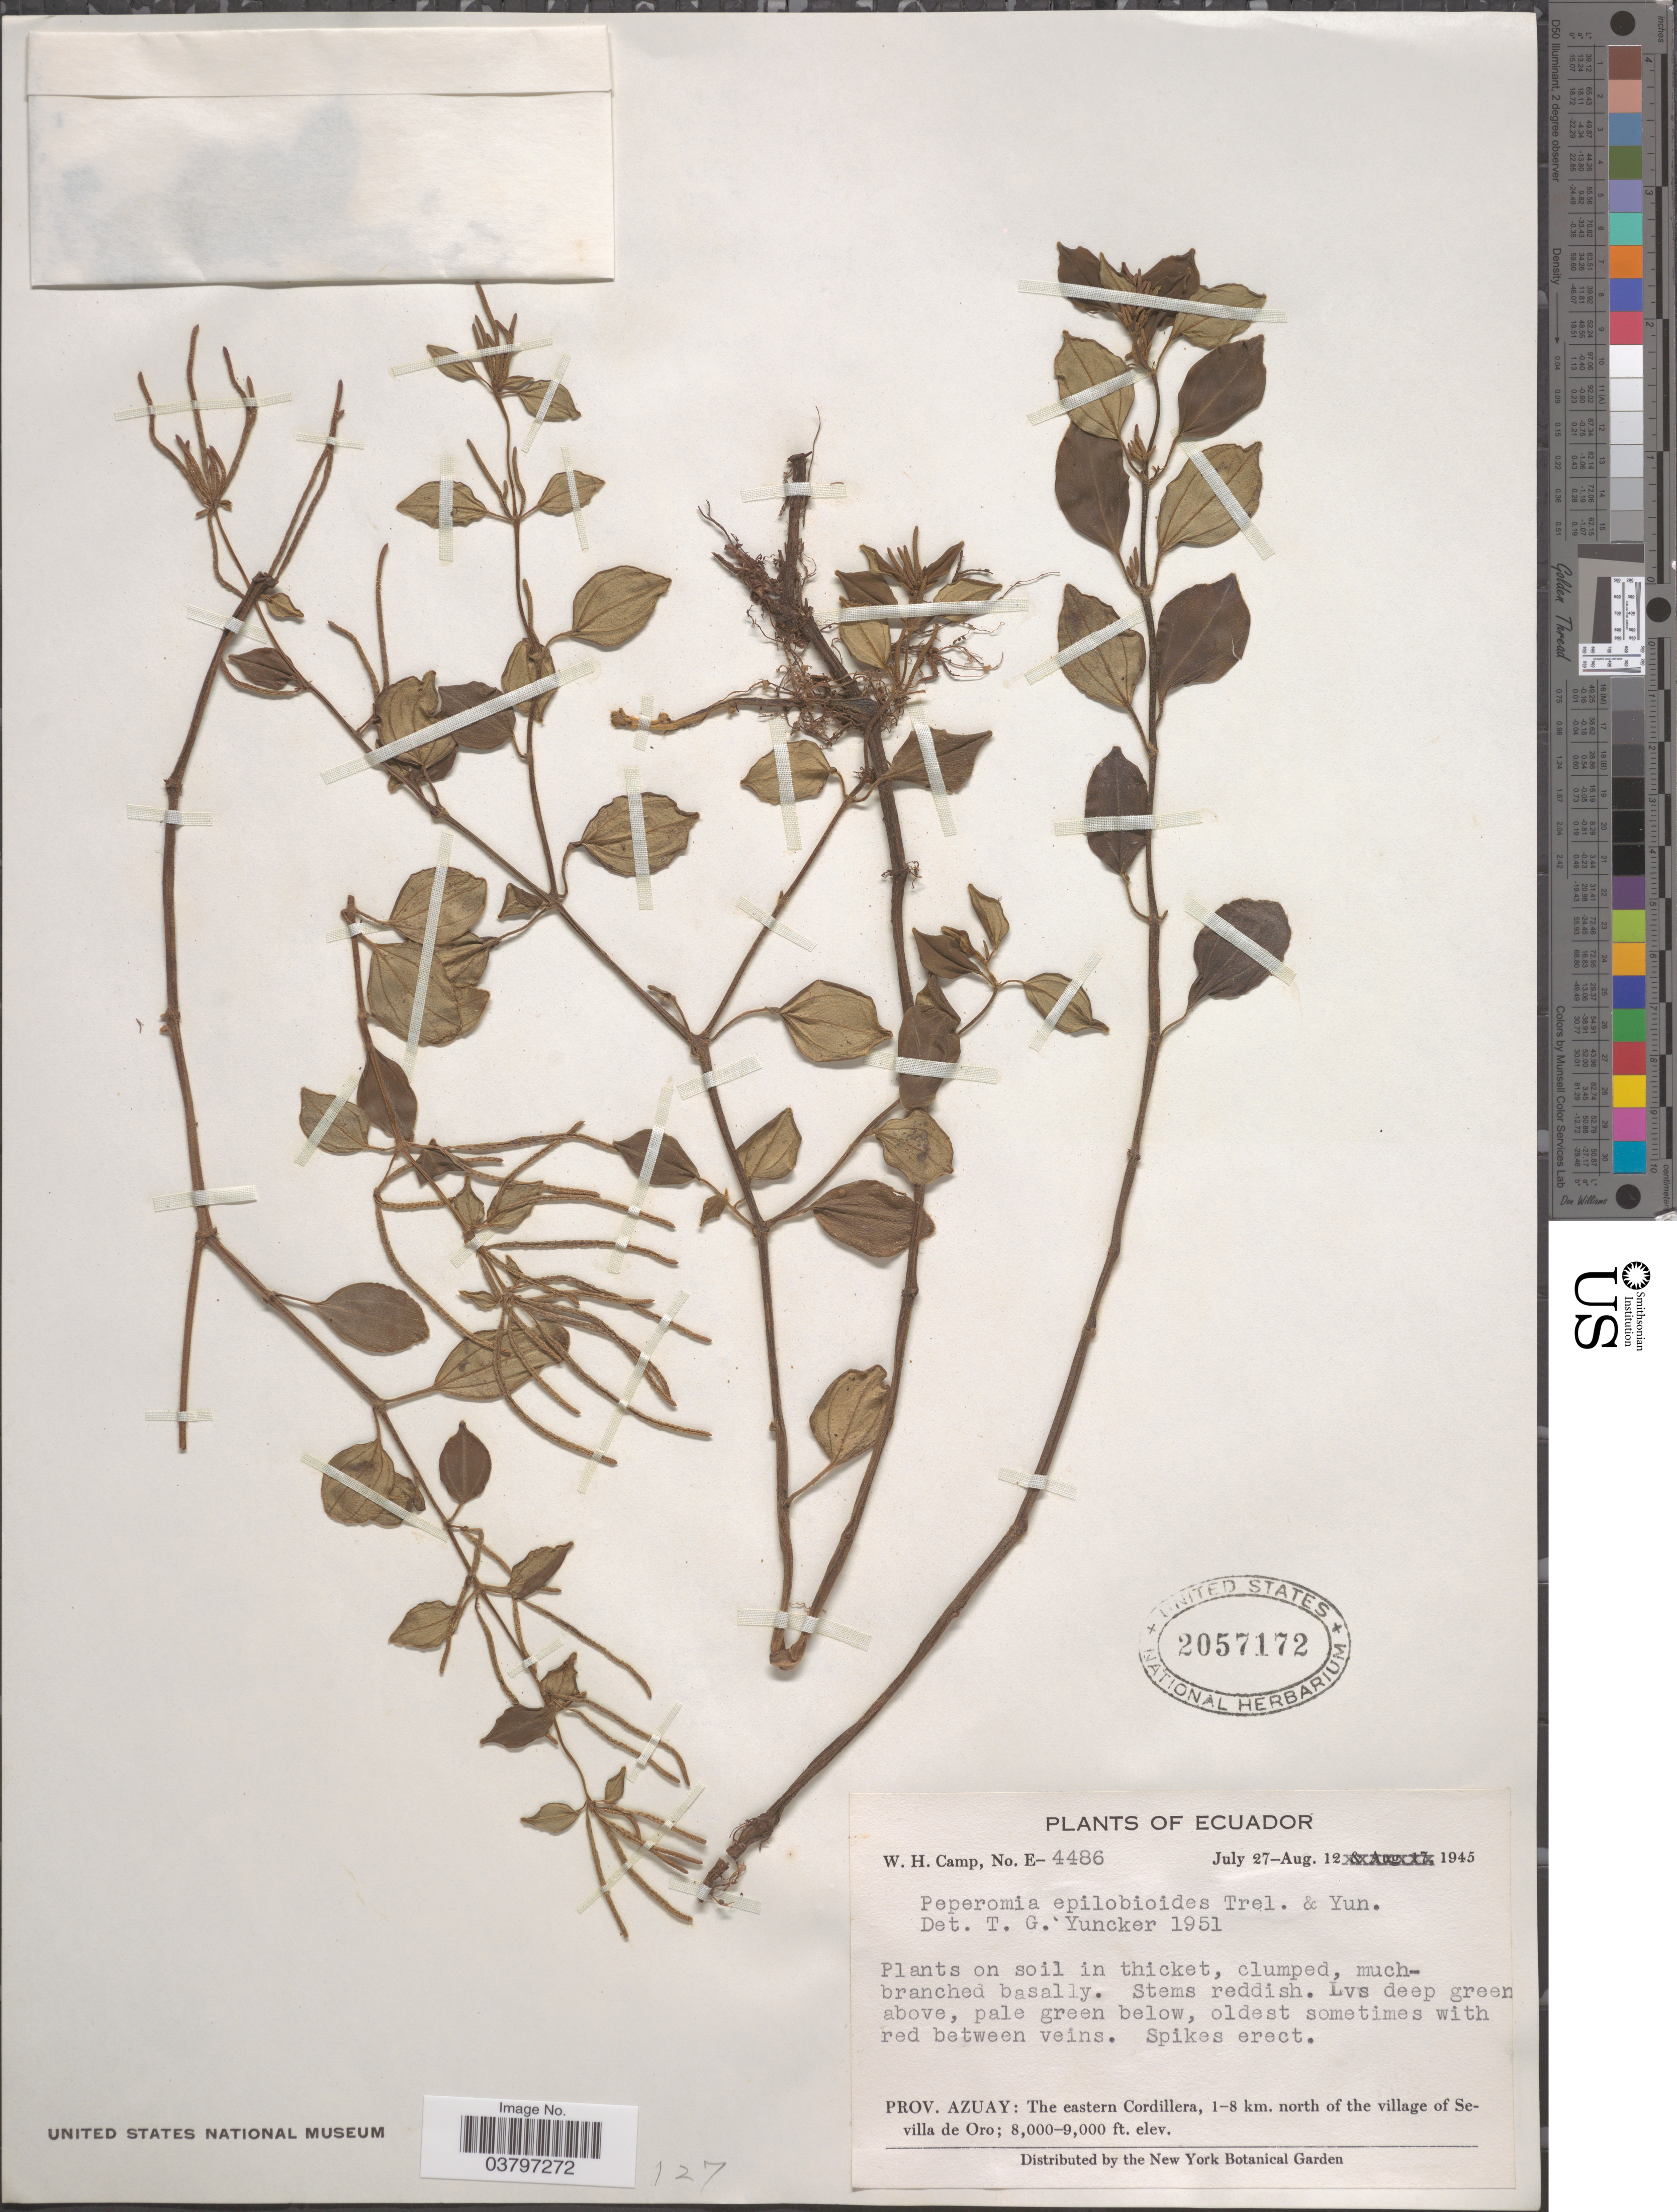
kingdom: Plantae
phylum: Tracheophyta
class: Magnoliopsida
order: Piperales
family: Piperaceae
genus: Peperomia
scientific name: Peperomia epilobioides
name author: Trel. & Yunck.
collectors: W. H. Camp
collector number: E-4486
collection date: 1945-07-27/1945-08-12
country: Ecuador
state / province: Azuay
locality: The eastern Cordillera, 1-8 km. north of the village of Sevilla de Oro.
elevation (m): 2438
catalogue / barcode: US 2057172